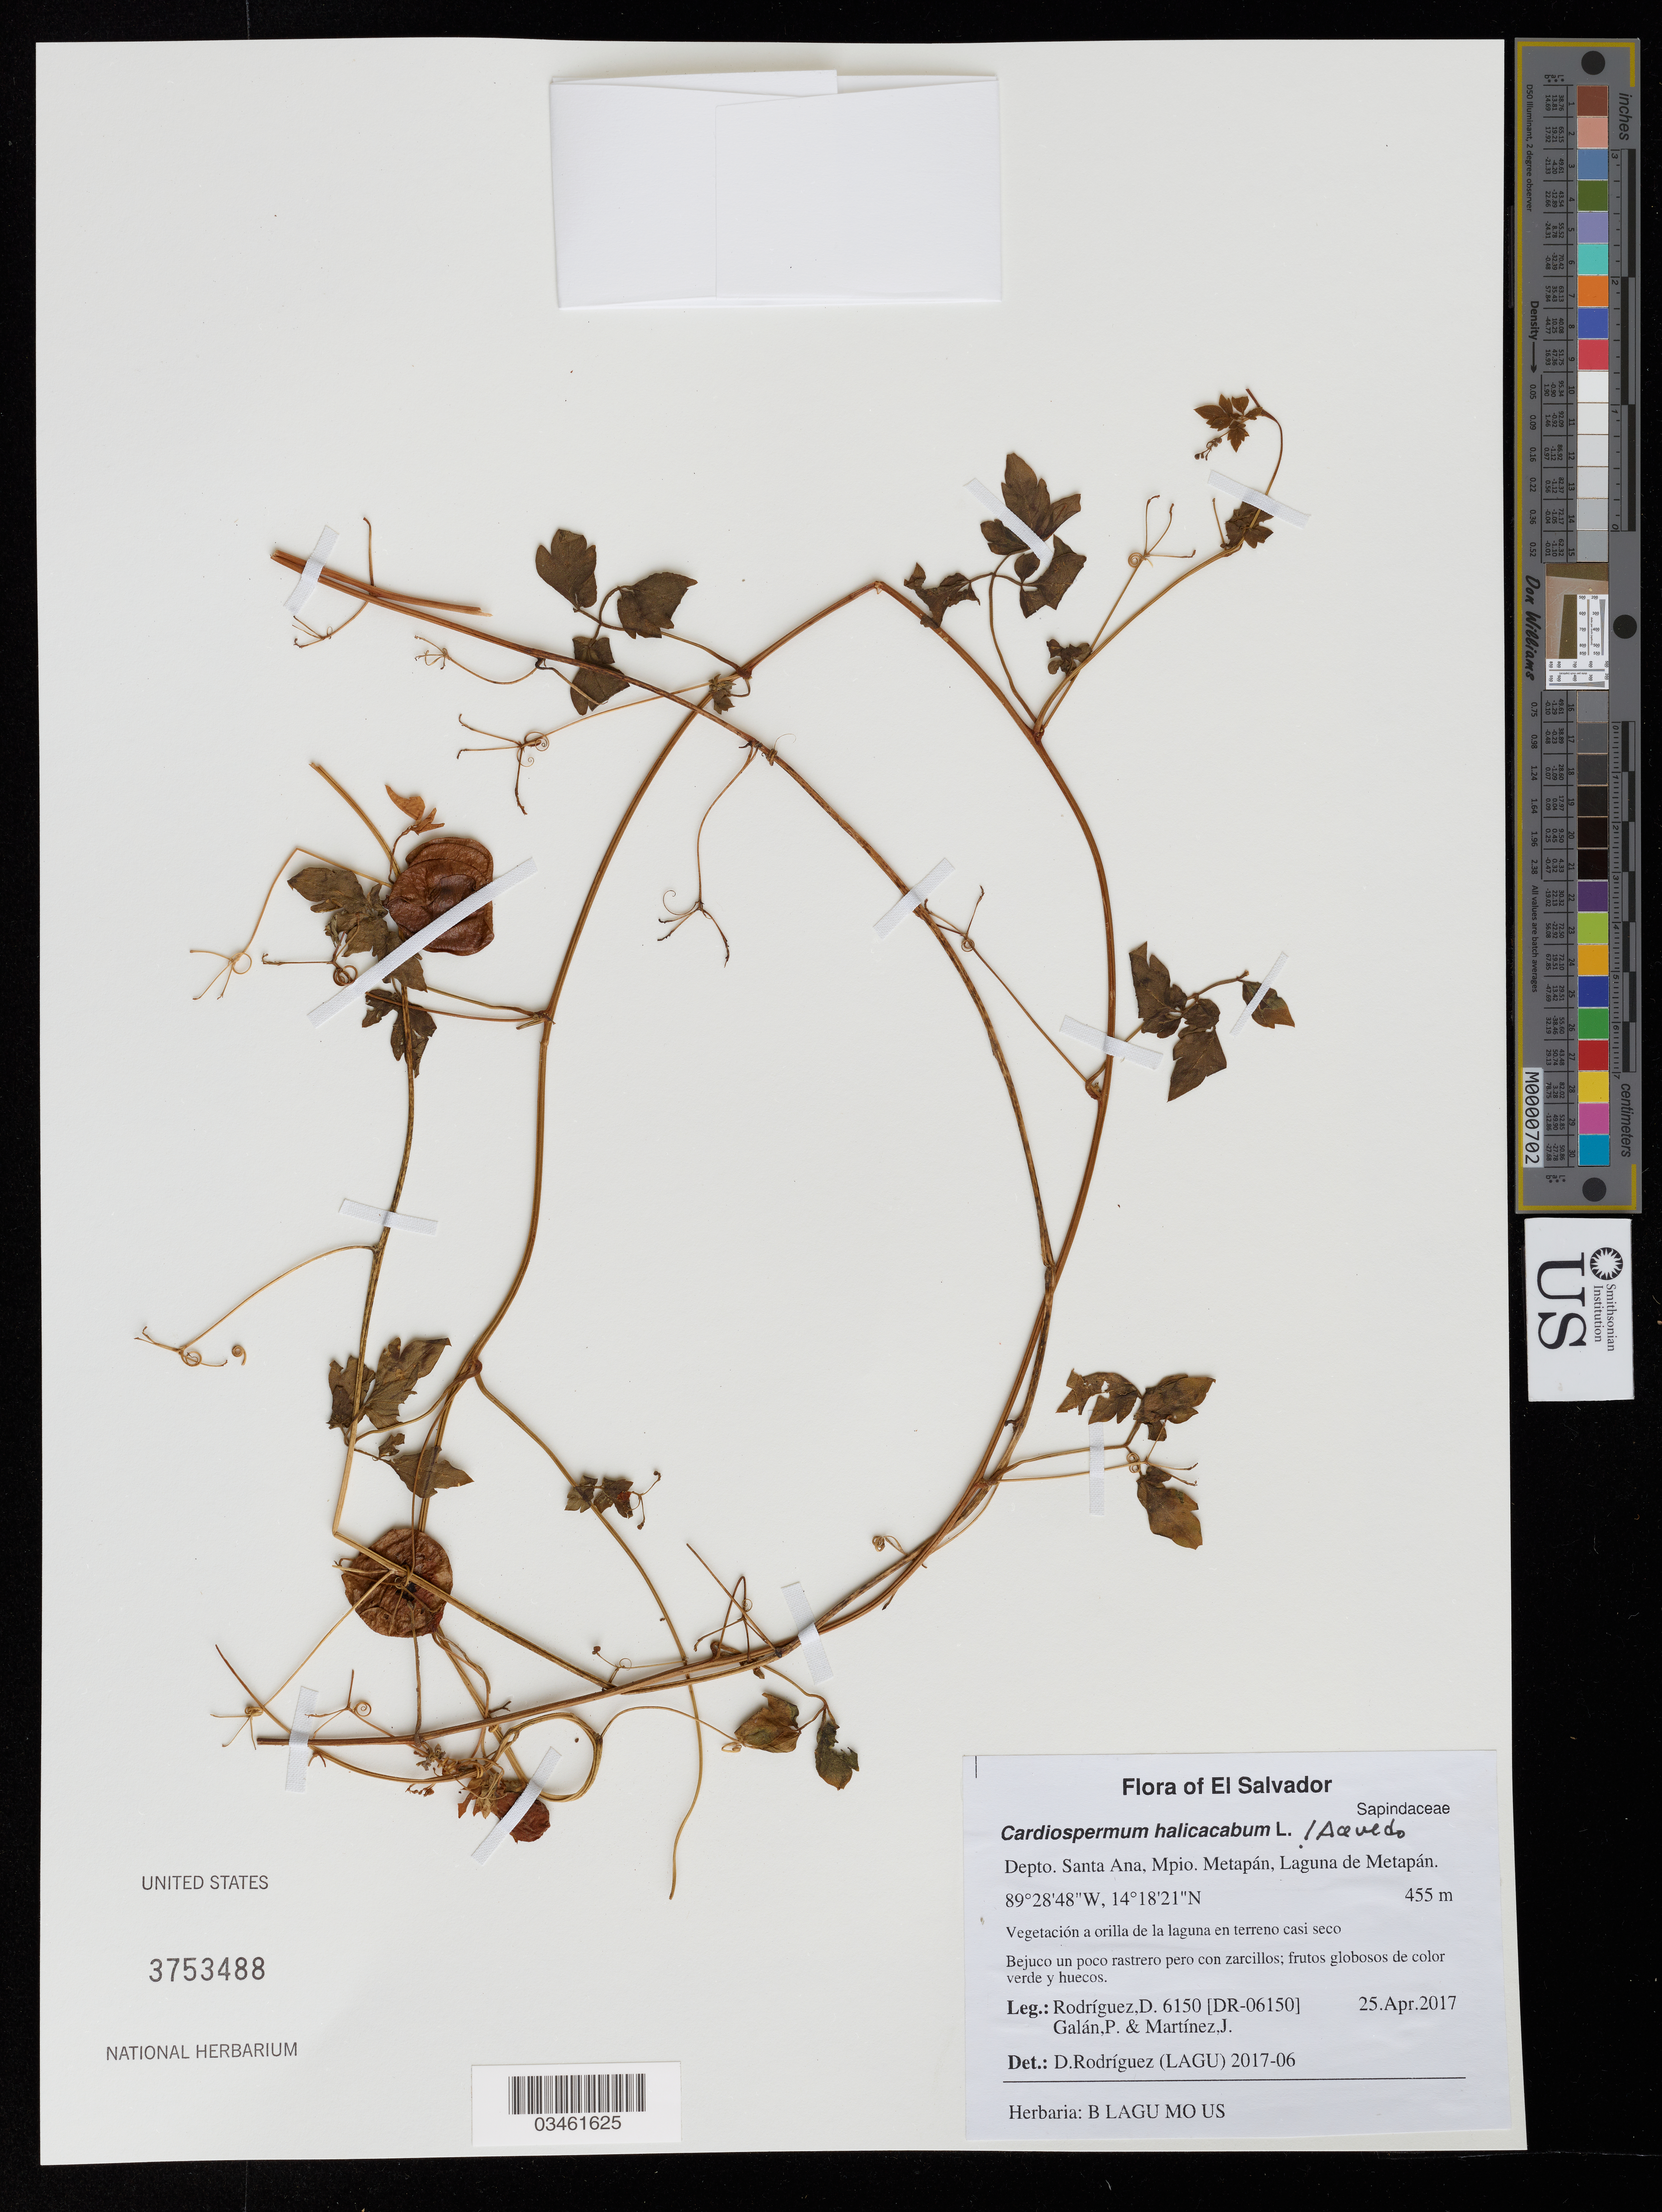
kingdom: Plantae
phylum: Tracheophyta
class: Magnoliopsida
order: Sapindales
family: Sapindaceae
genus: Cardiospermum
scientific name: Cardiospermum halicacabum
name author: L.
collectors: D. Rodriguez, P. Galan & J. Martínez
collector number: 6150 [DR-06150]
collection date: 2017-04-25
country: El Salvador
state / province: Santa Ana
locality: Depto. Santa Ana, Mpio. Metapán, Laguna de Metapán.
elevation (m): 455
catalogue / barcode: US 3753488